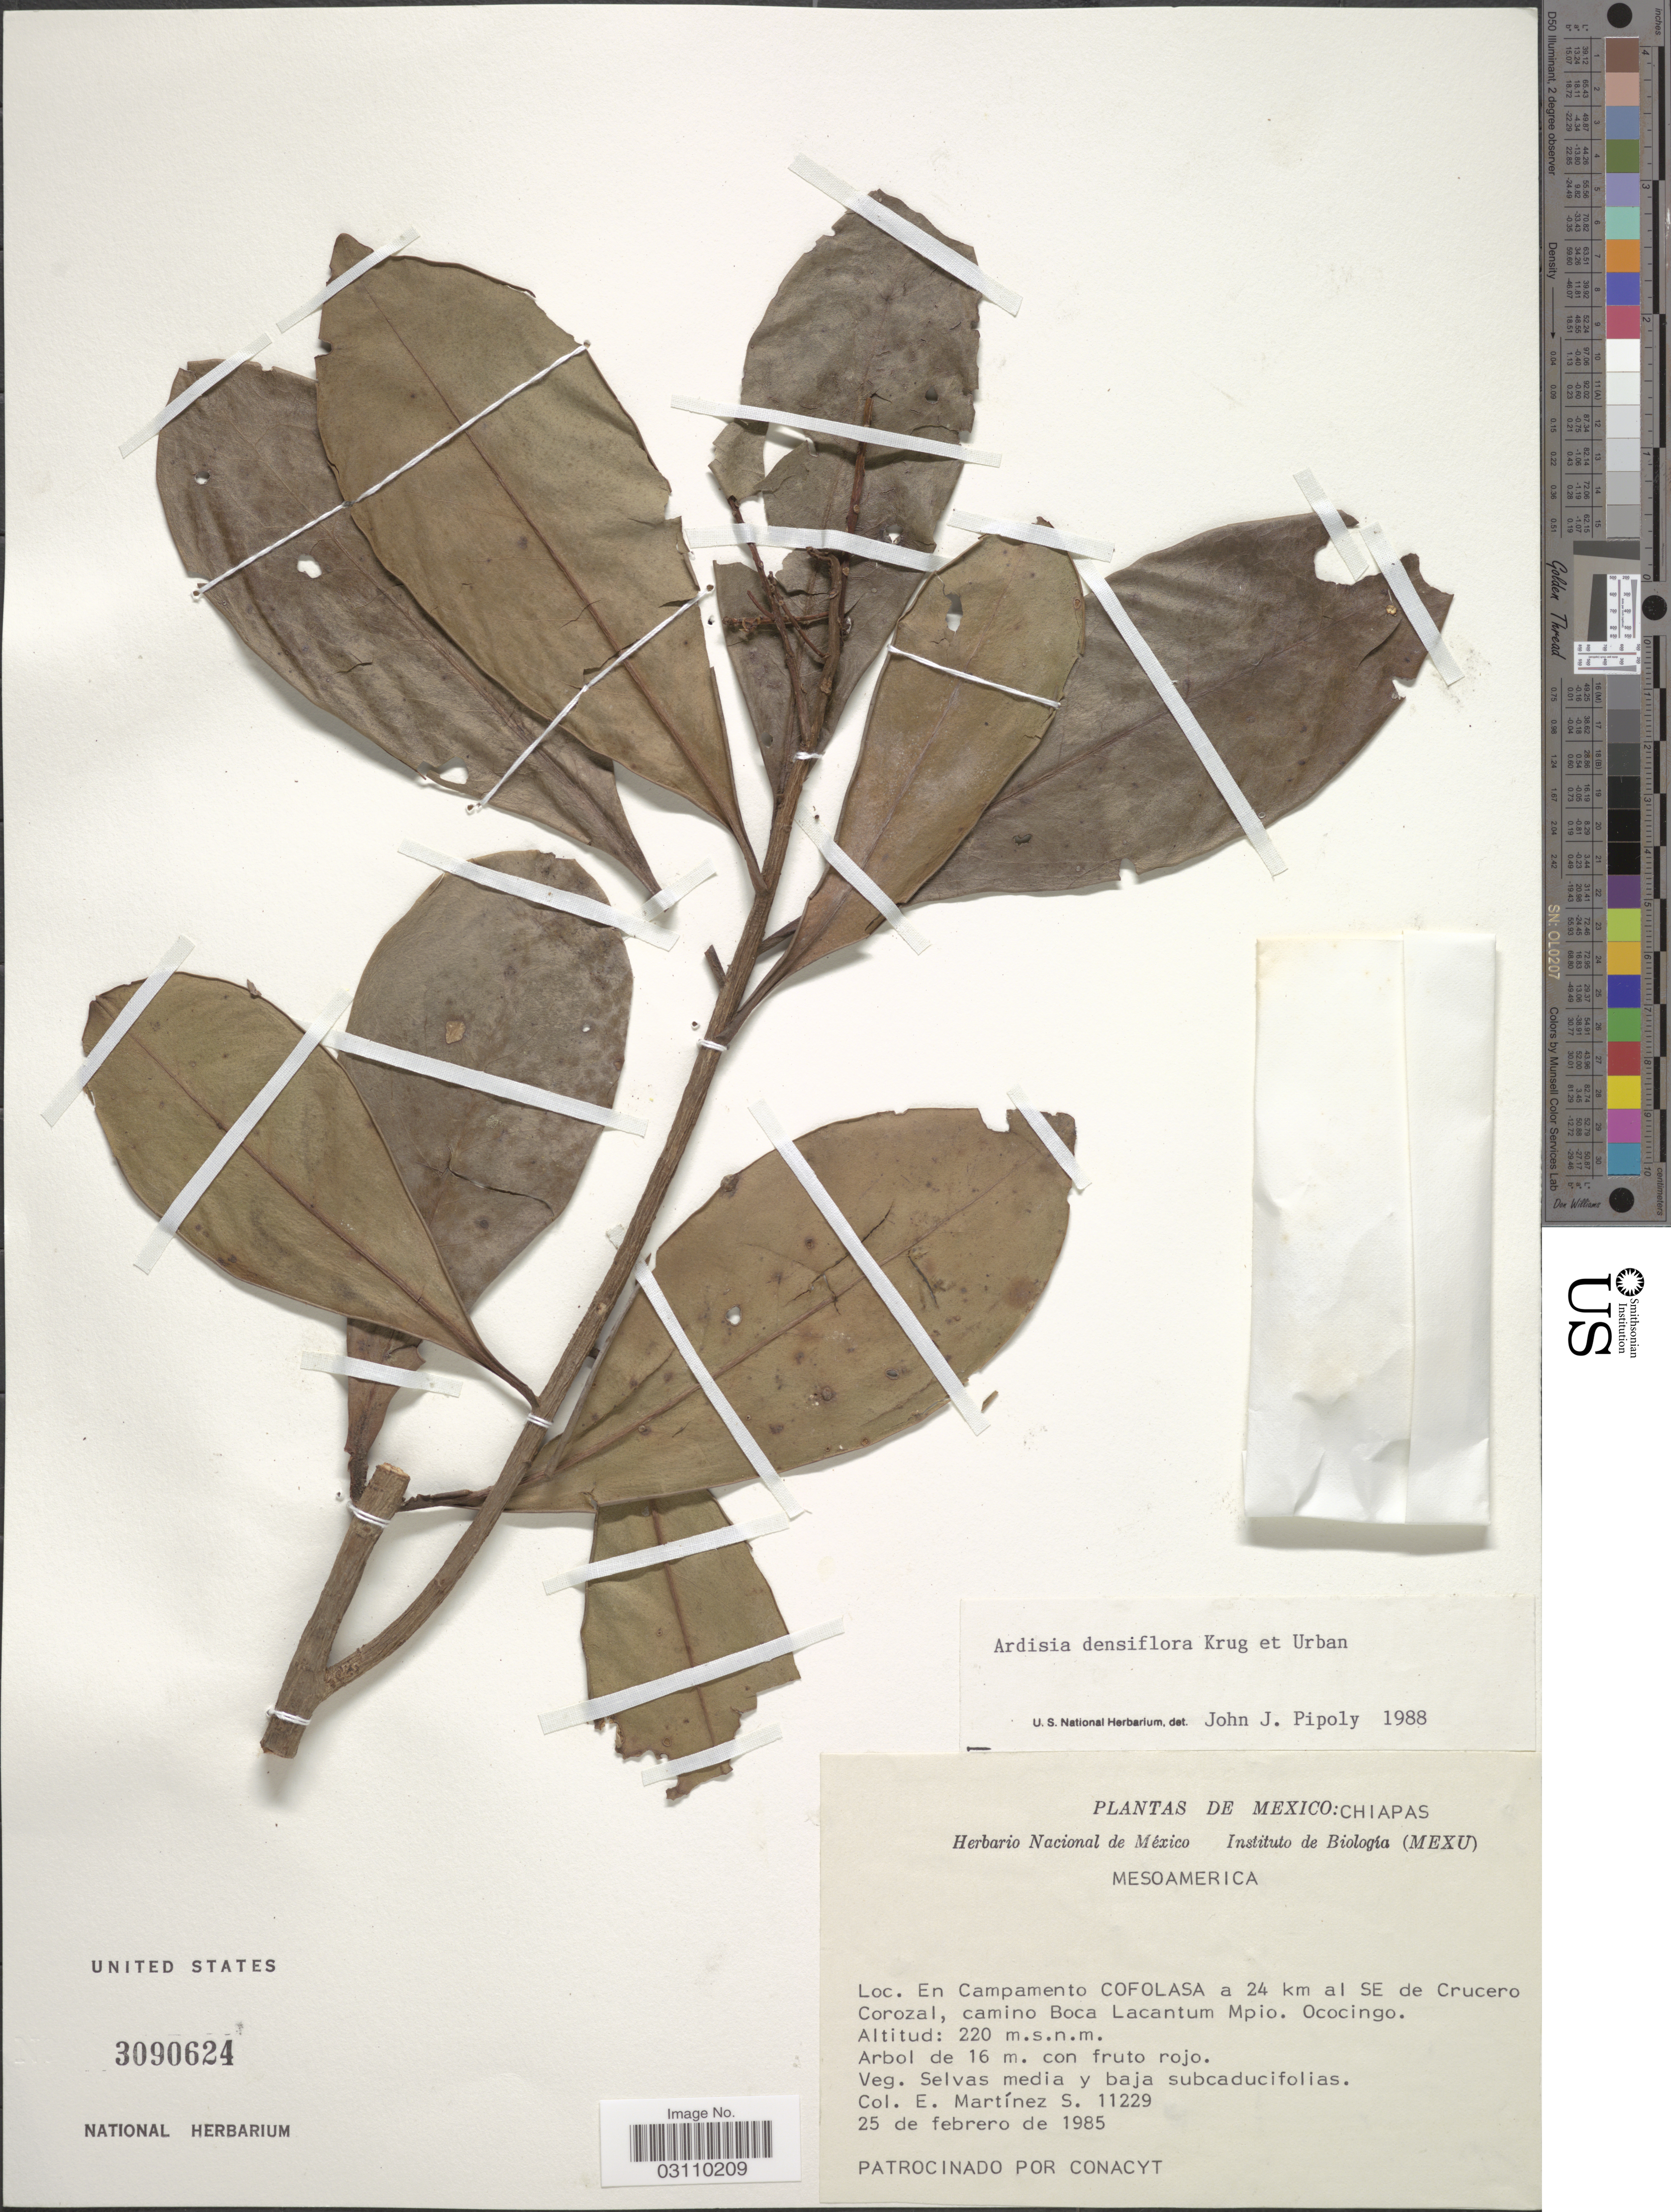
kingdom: Plantae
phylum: Tracheophyta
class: Magnoliopsida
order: Ericales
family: Primulaceae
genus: Ardisia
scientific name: Ardisia densiflora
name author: Krug & Urb.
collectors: E. M. Martínez S.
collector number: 11229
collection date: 1985-02-25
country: Mexico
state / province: Chiapas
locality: Mesoamerica, En Campamento COFOLASA a 24 km al SE de Crucero Corozal, camino Boca Lacantum Mpio. Ococingo.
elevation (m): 220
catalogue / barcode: US 3090624